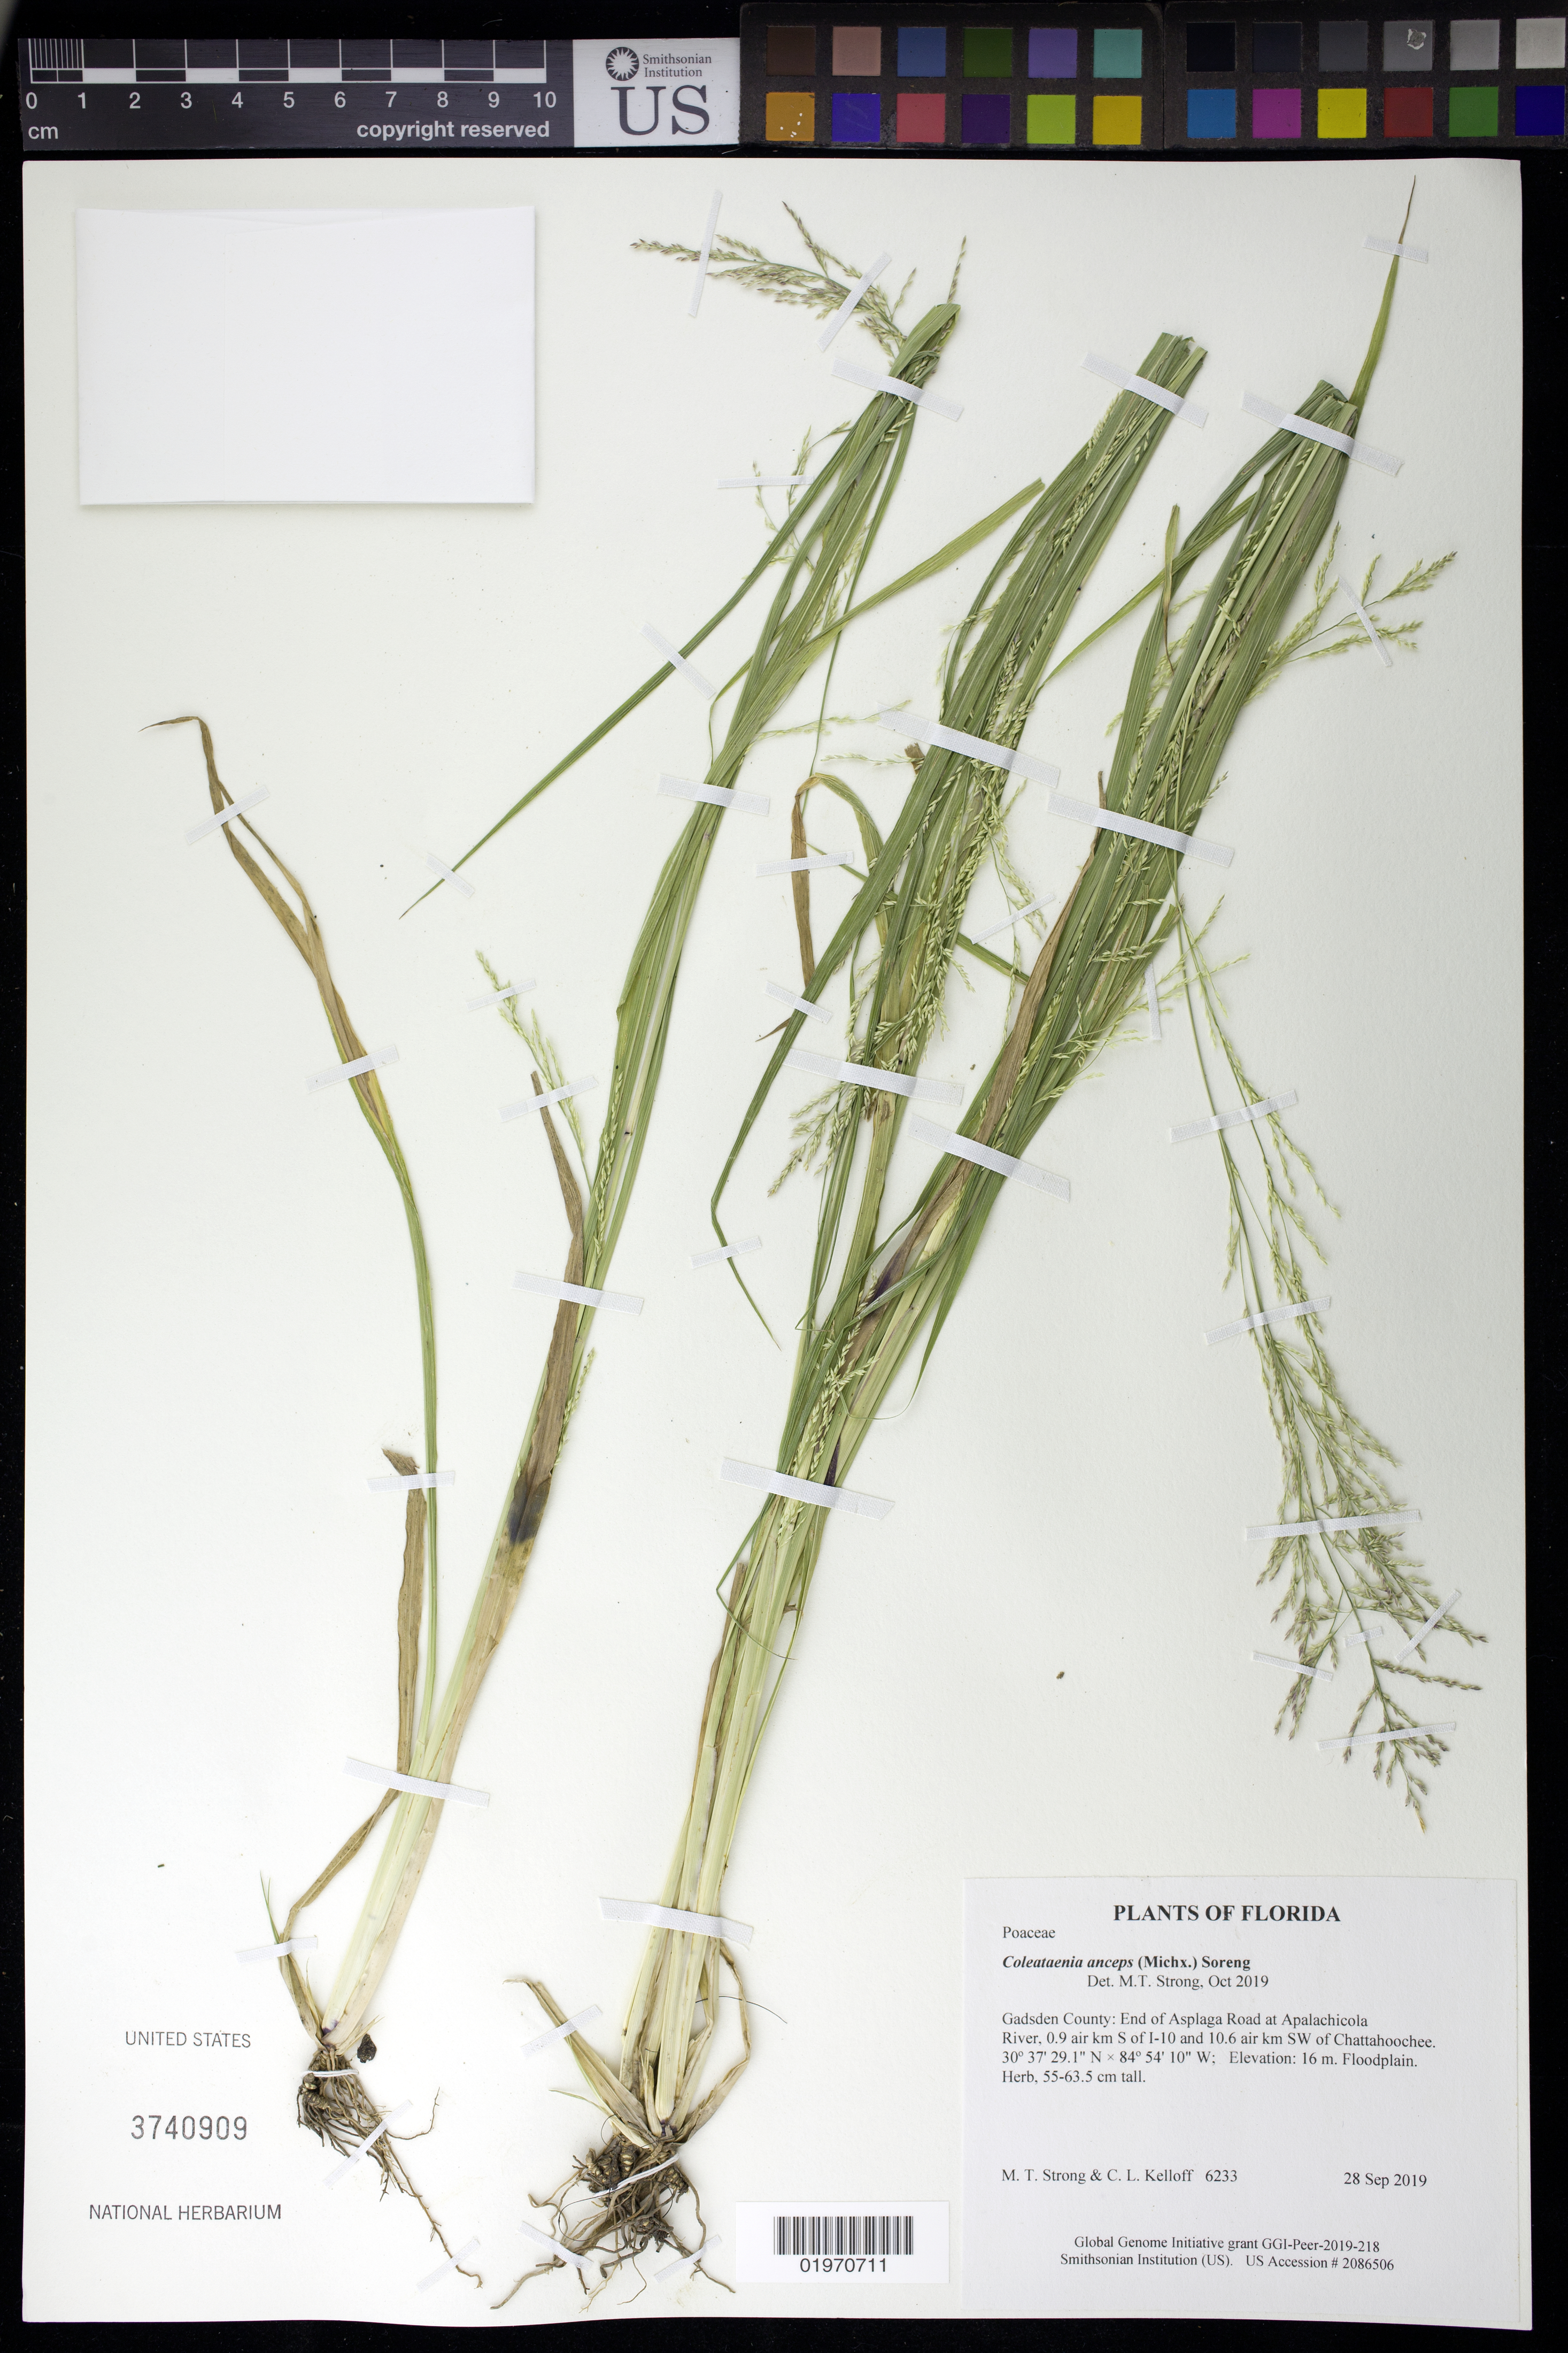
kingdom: Plantae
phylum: Tracheophyta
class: Liliopsida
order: Poales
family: Poaceae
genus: Coleataenia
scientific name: Coleataenia anceps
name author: (Michx.) Soreng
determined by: Strong, Mark T., (BOT), Smithsonian Institution - National Museum of Natural History (UNITED STATES)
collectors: M. T. Strong & C. L. Kelloff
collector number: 6233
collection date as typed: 28 Sep 2019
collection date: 2019-09-28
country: United States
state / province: Florida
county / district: Gadsden County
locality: End of Asplaga Road at Apalachicola River, 0.9 air km S of I-10 and 10.6 air km SW of Chattahoochee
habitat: Floodplain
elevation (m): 16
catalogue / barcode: US 3740909